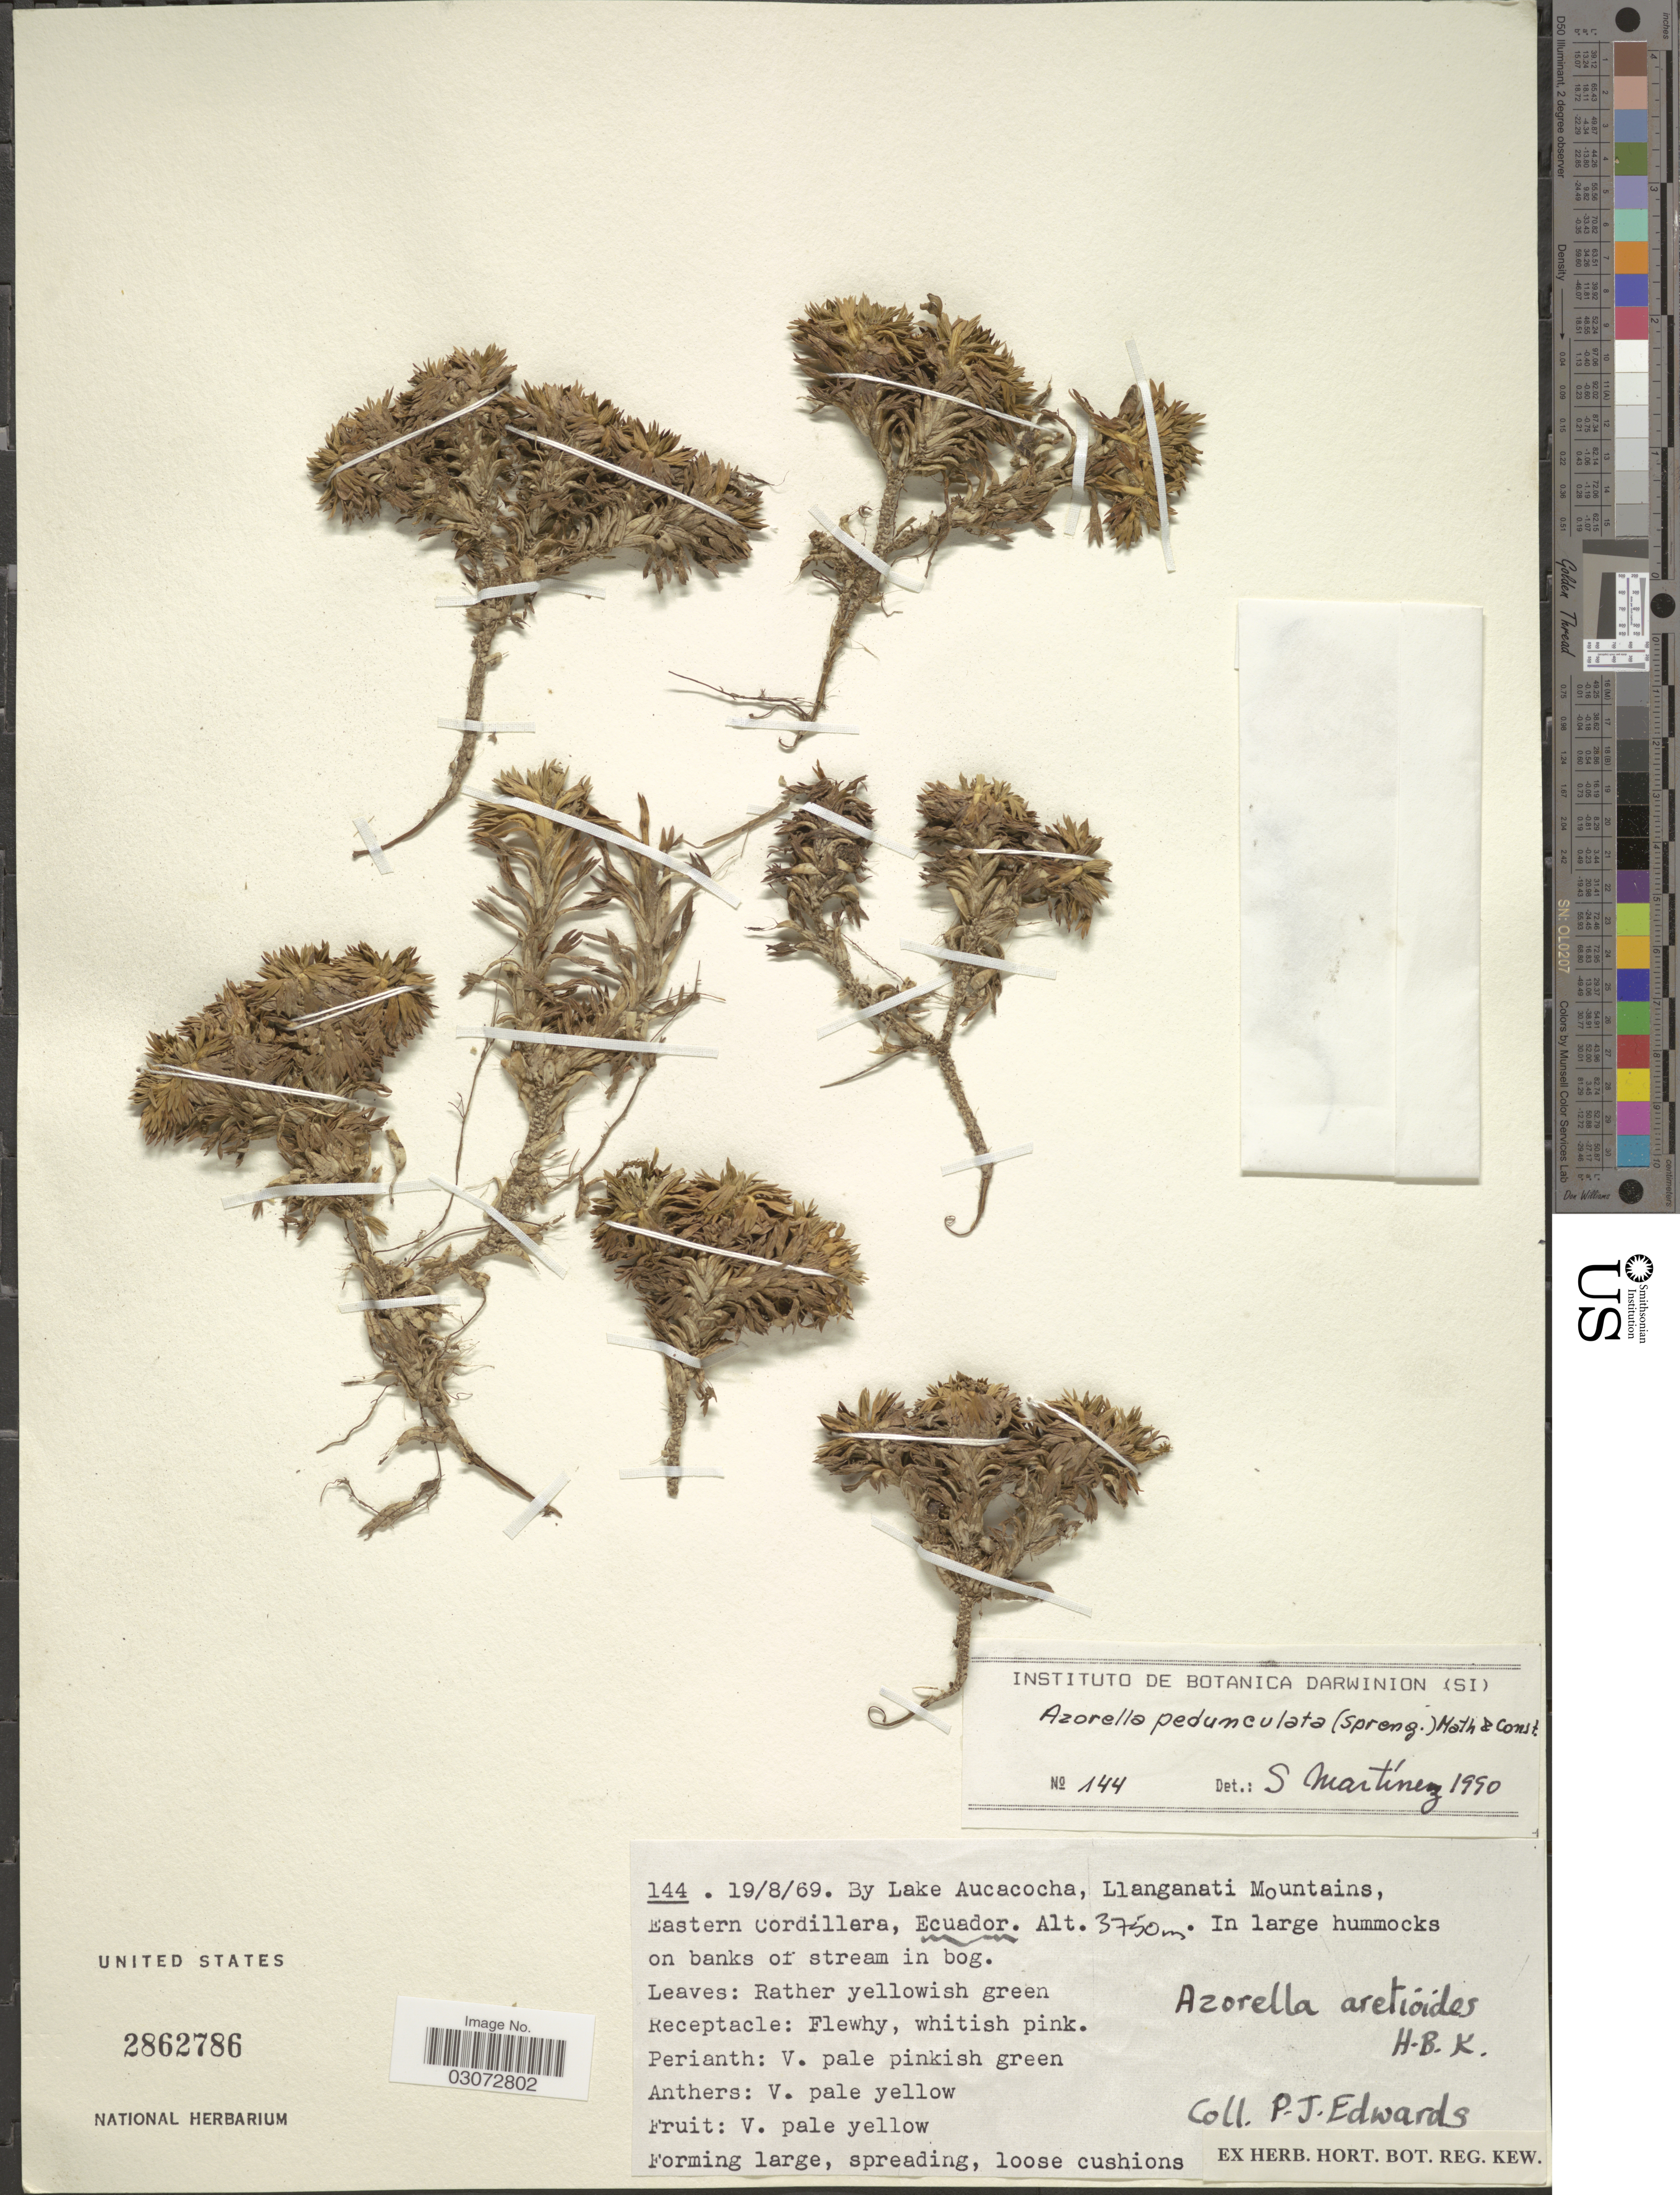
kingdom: Plantae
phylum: Tracheophyta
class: Magnoliopsida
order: Apiales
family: Apiaceae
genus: Azorella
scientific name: Azorella pedunculata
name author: (Spreng.) Mathias & Constance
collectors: P. Edwards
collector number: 144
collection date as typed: Transcribed d/m/y: 19/8/69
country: Ecuador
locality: By Lake Aucacocha, Llanganati Mountains, Eastern Cordillera.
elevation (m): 3750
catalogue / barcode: US 2862786